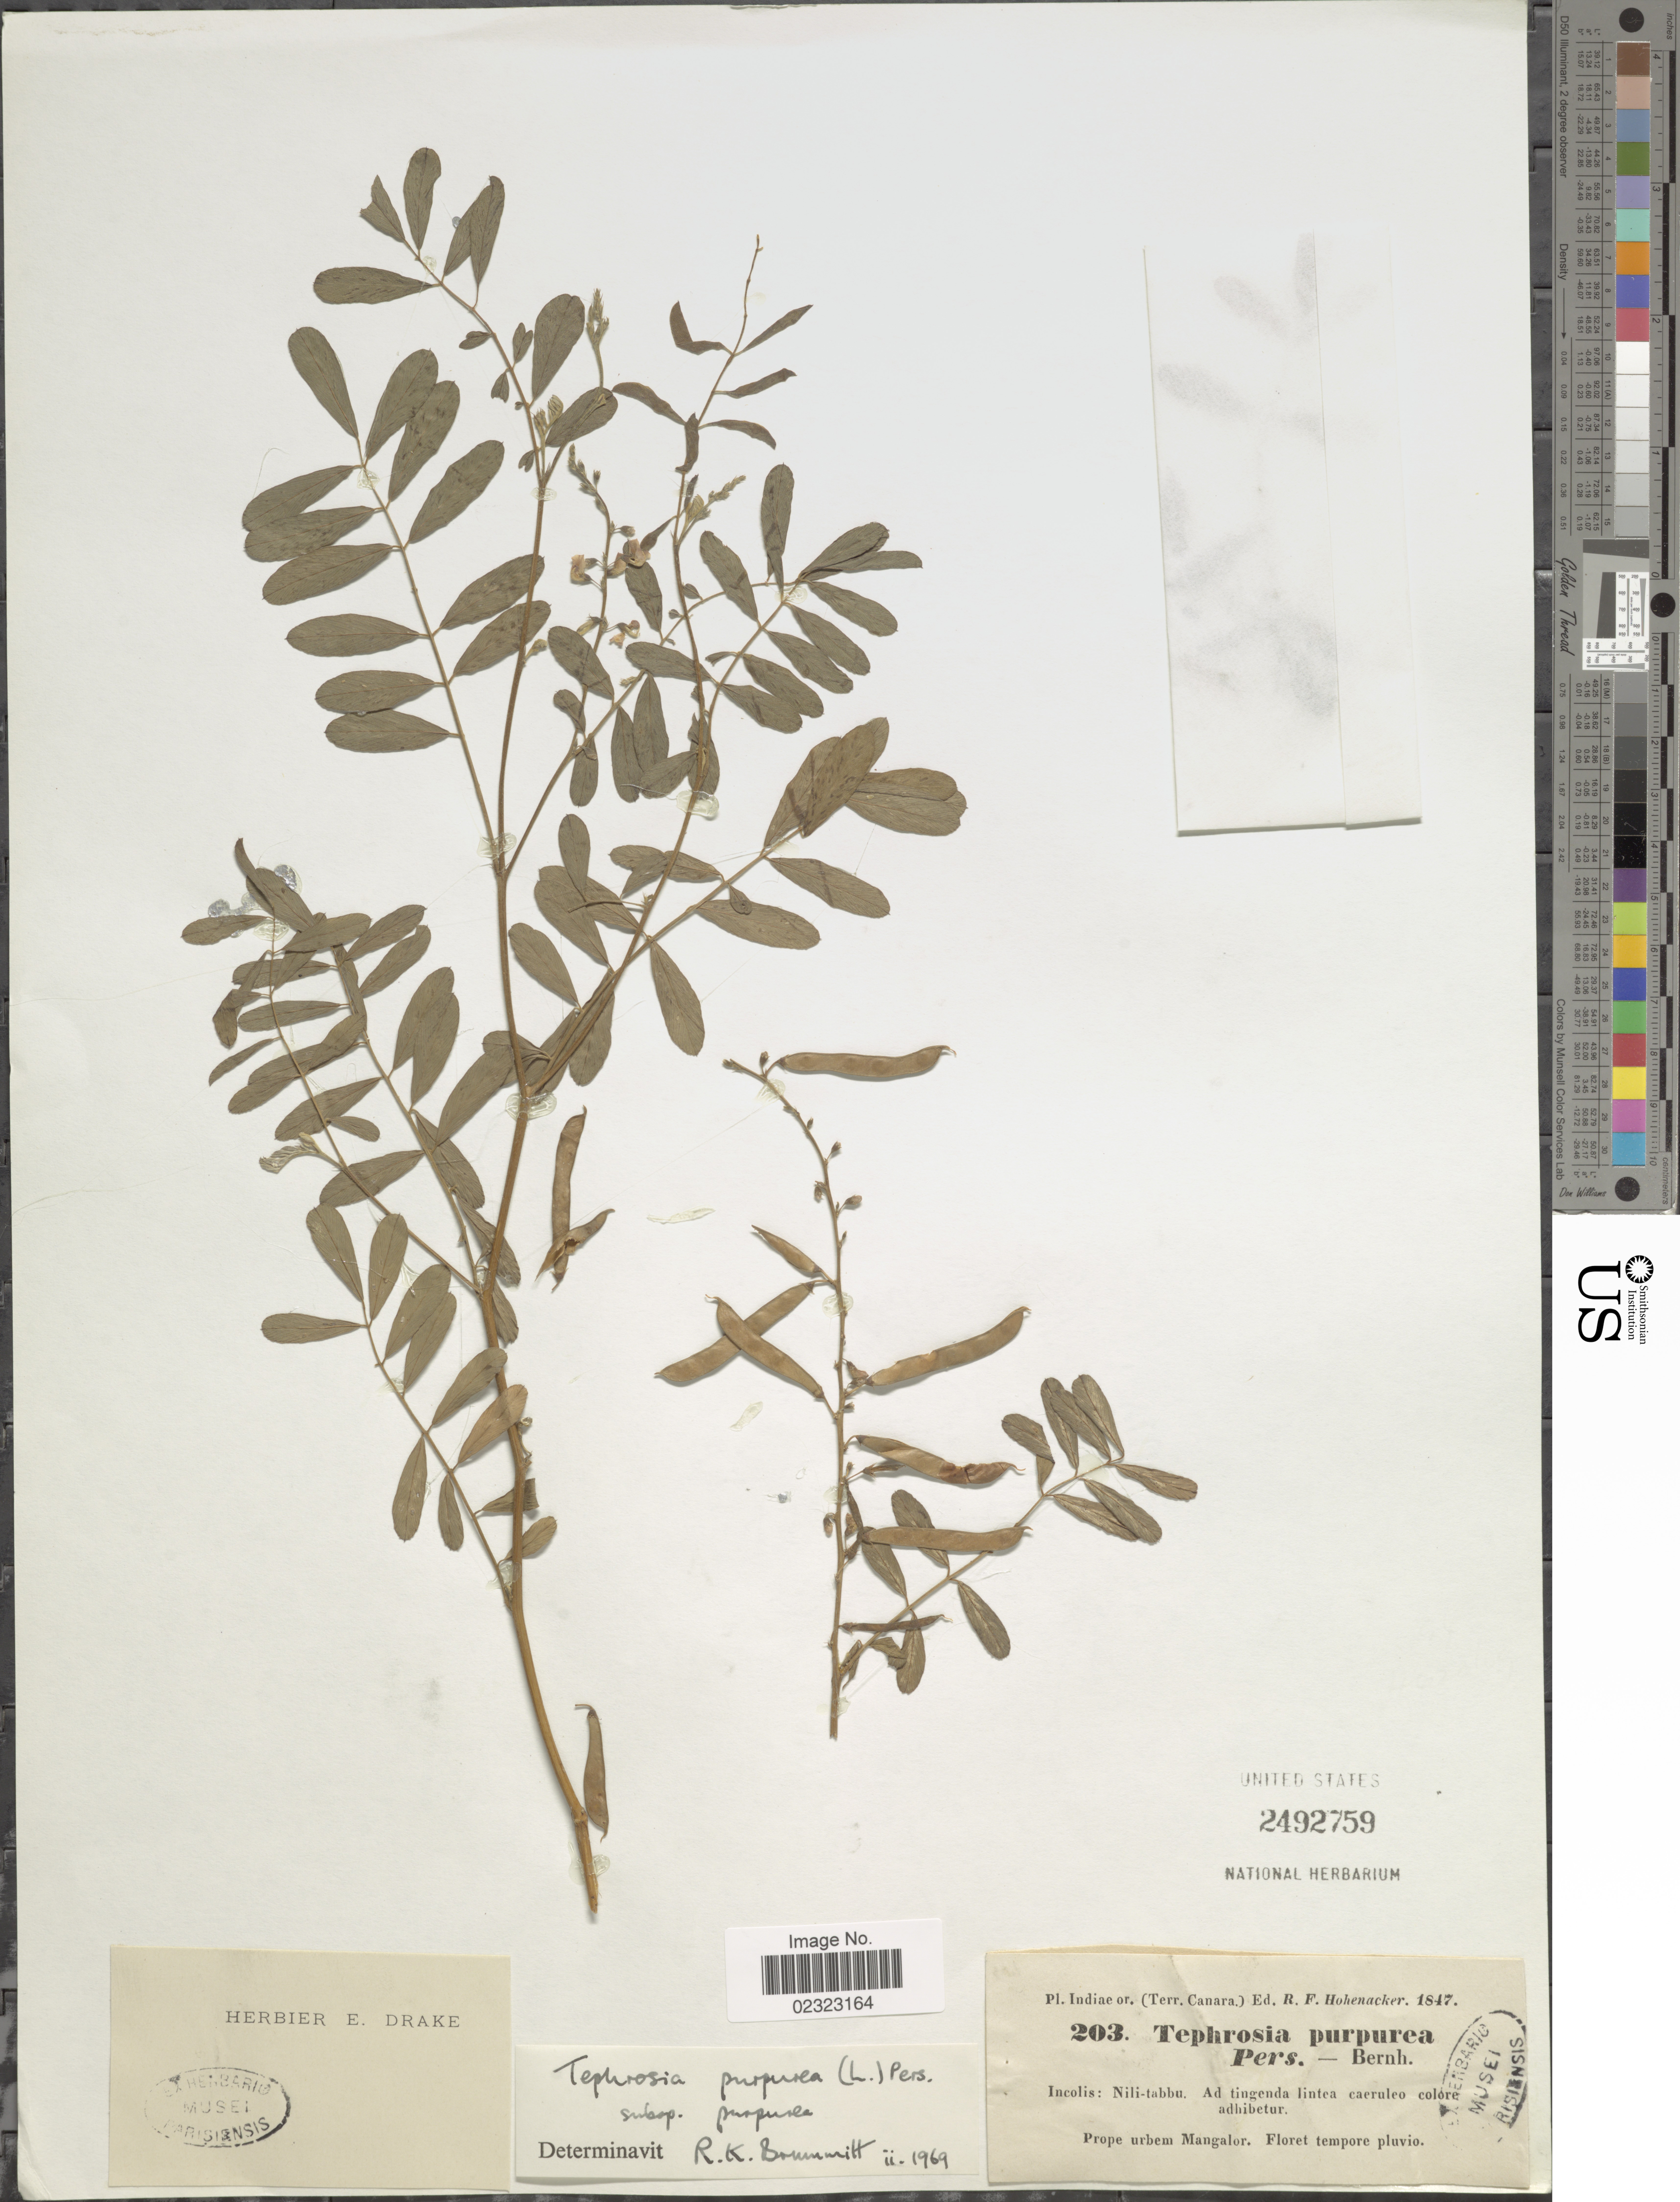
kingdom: Plantae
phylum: Tracheophyta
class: Magnoliopsida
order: Fabales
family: Fabaceae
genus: Tephrosia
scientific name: Tephrosia purpurea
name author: (L.) Pers.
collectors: R. F. Hohenacker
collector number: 203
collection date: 1847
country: India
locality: Indiae or. (Terr. Canara). Incolis: Nili-tabbu. Prope urbem Mangalor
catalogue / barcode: US 2492759